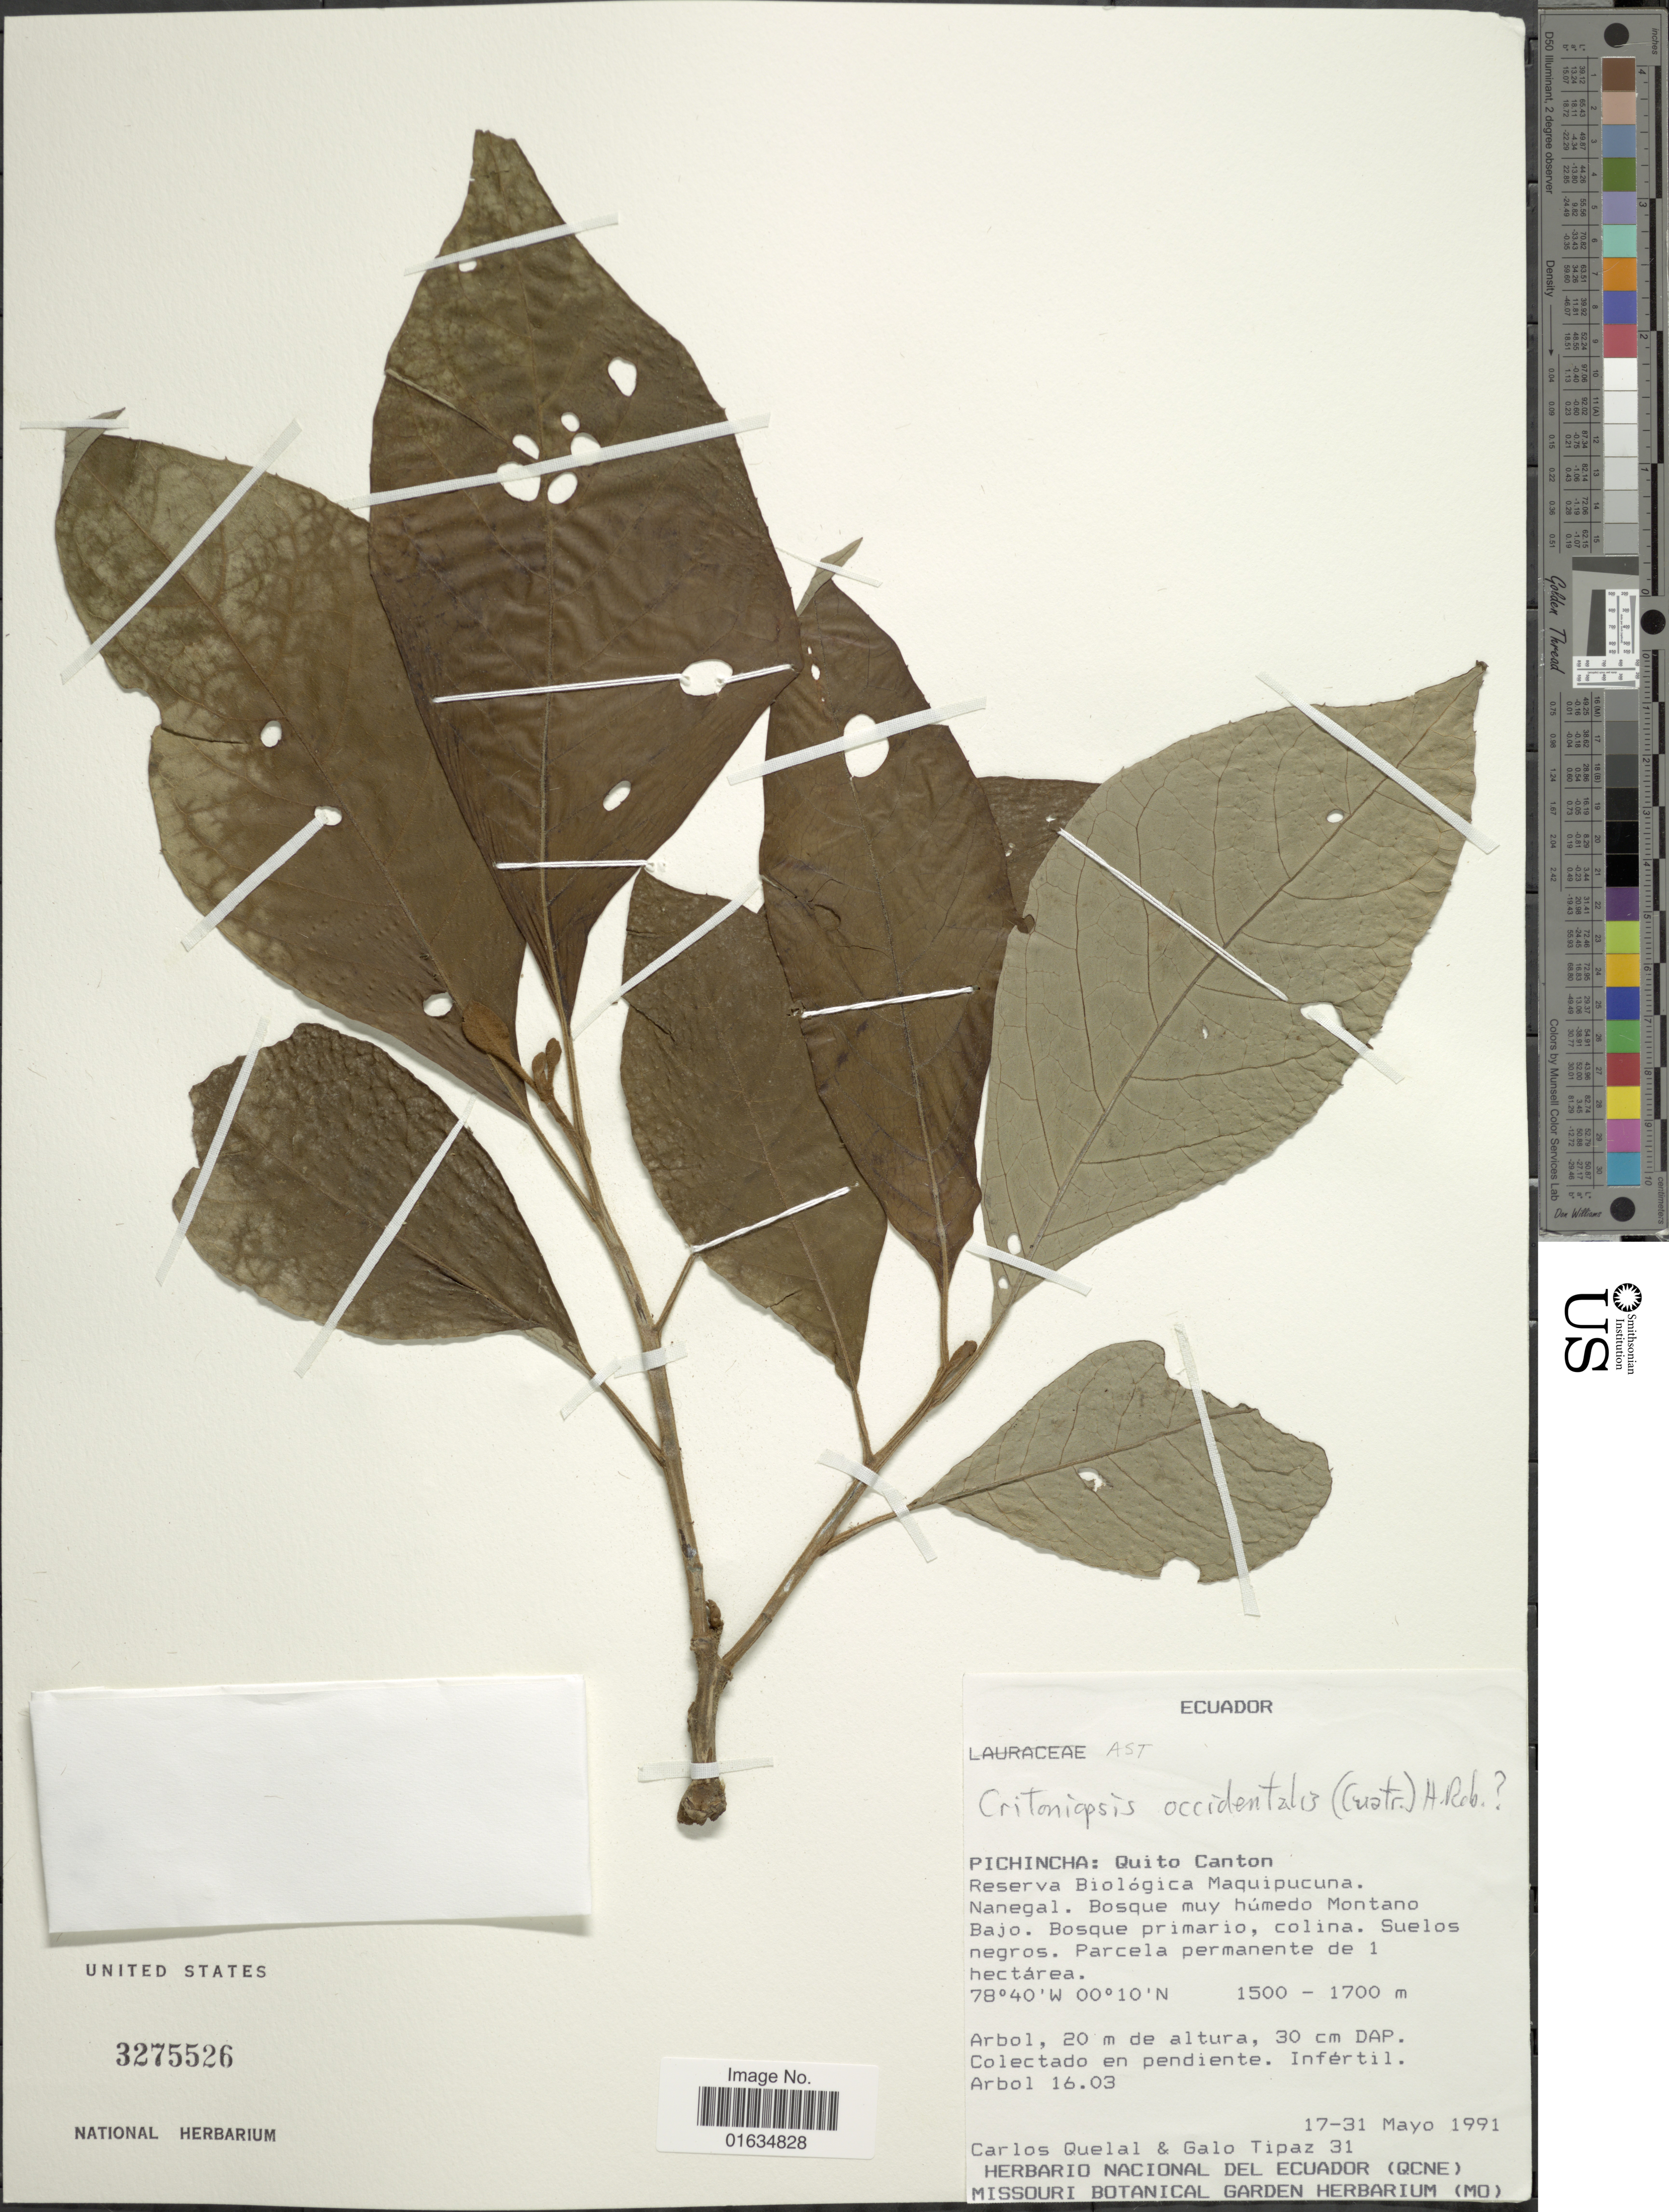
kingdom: Plantae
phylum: Tracheophyta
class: Magnoliopsida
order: Asterales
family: Asteraceae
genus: Critoniopsis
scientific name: Critoniopsis occidentalis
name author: (Cuatrec.) H. Rob.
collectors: C. Quelal & G. Tipaz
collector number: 31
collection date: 1991-05-17/1991-05-31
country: Ecuador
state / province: Pichincha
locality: Pichincha, Quiro Canton, Reserva Biologica Maquipucuna, Nanegal, bosque muy humedo Montano Bajo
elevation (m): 1500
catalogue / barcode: US 3275526